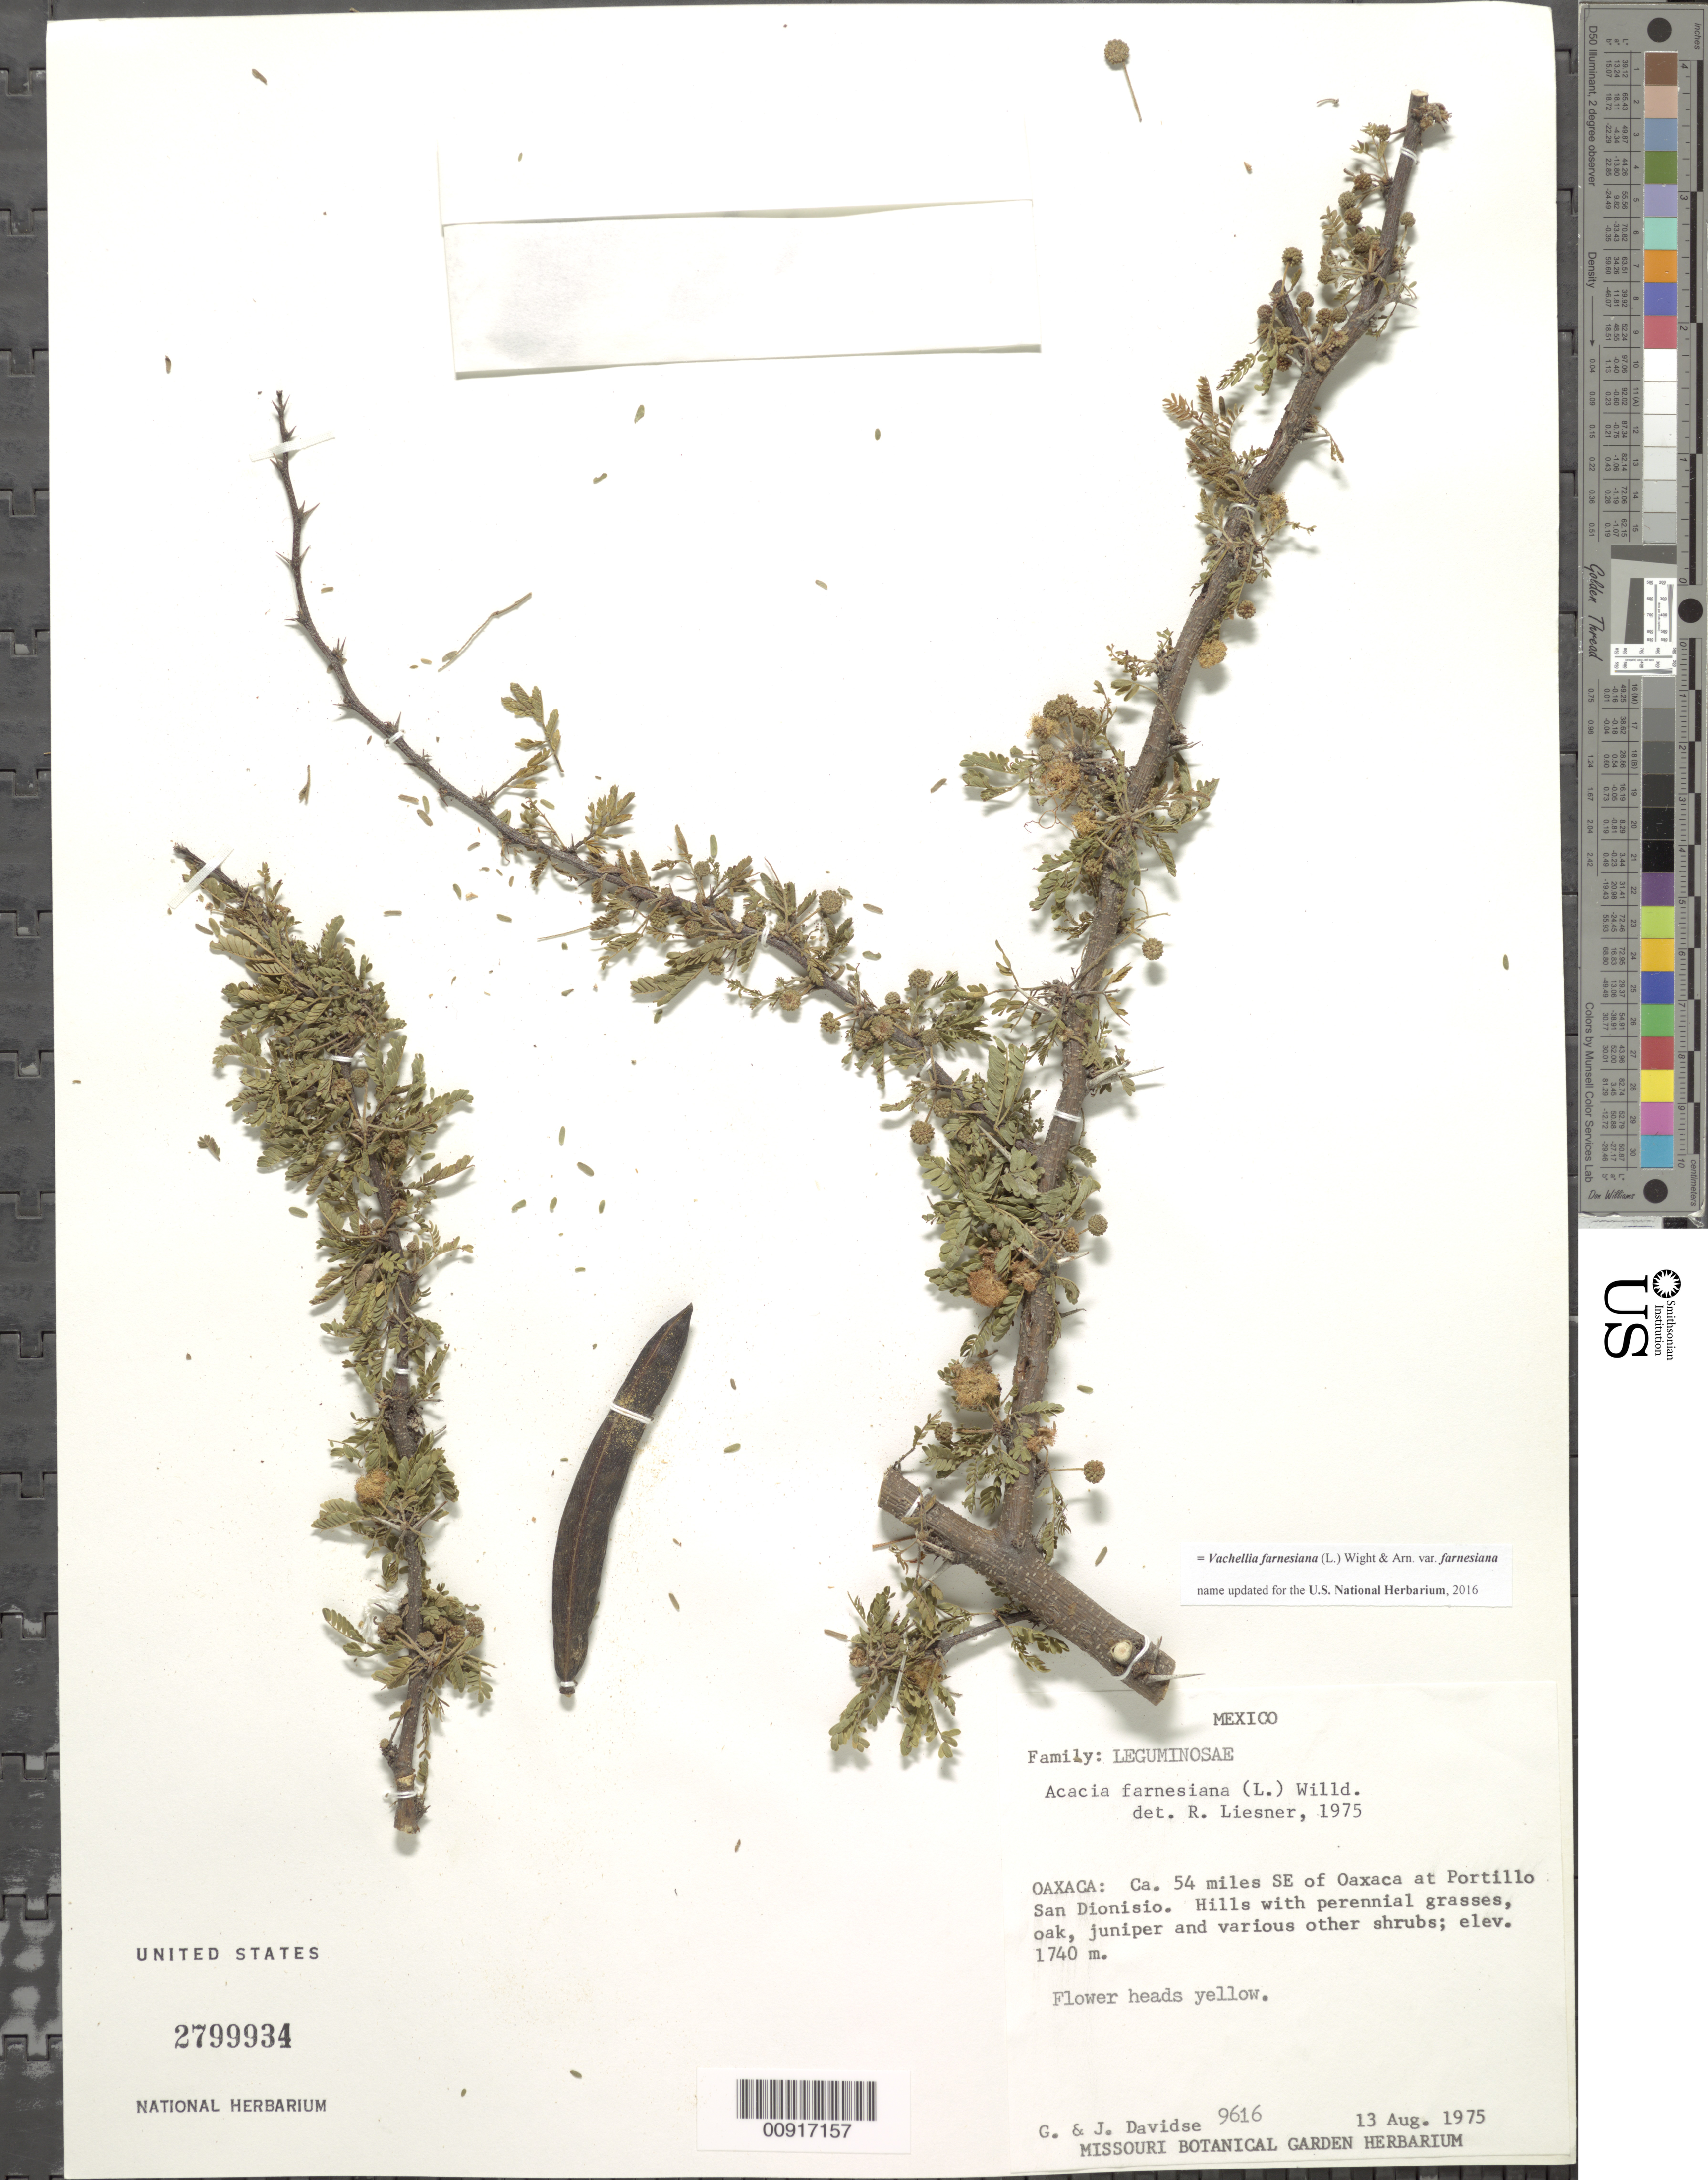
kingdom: Plantae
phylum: Tracheophyta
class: Magnoliopsida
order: Fabales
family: Fabaceae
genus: Vachellia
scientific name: Vachellia farnesiana var. farnesiana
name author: (L.) Wight & Arn.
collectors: G. Davidse & J. Davidse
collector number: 9616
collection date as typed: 13 Aug 1975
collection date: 1975-08-13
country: Mexico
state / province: Oaxaca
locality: Oaxaca: Ca. 54 miles SE of Oaxaca at Potrillo San Dionisio.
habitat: Hills with perennial grasses, oak, juniper and various other shrubs.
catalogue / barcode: US 2799934